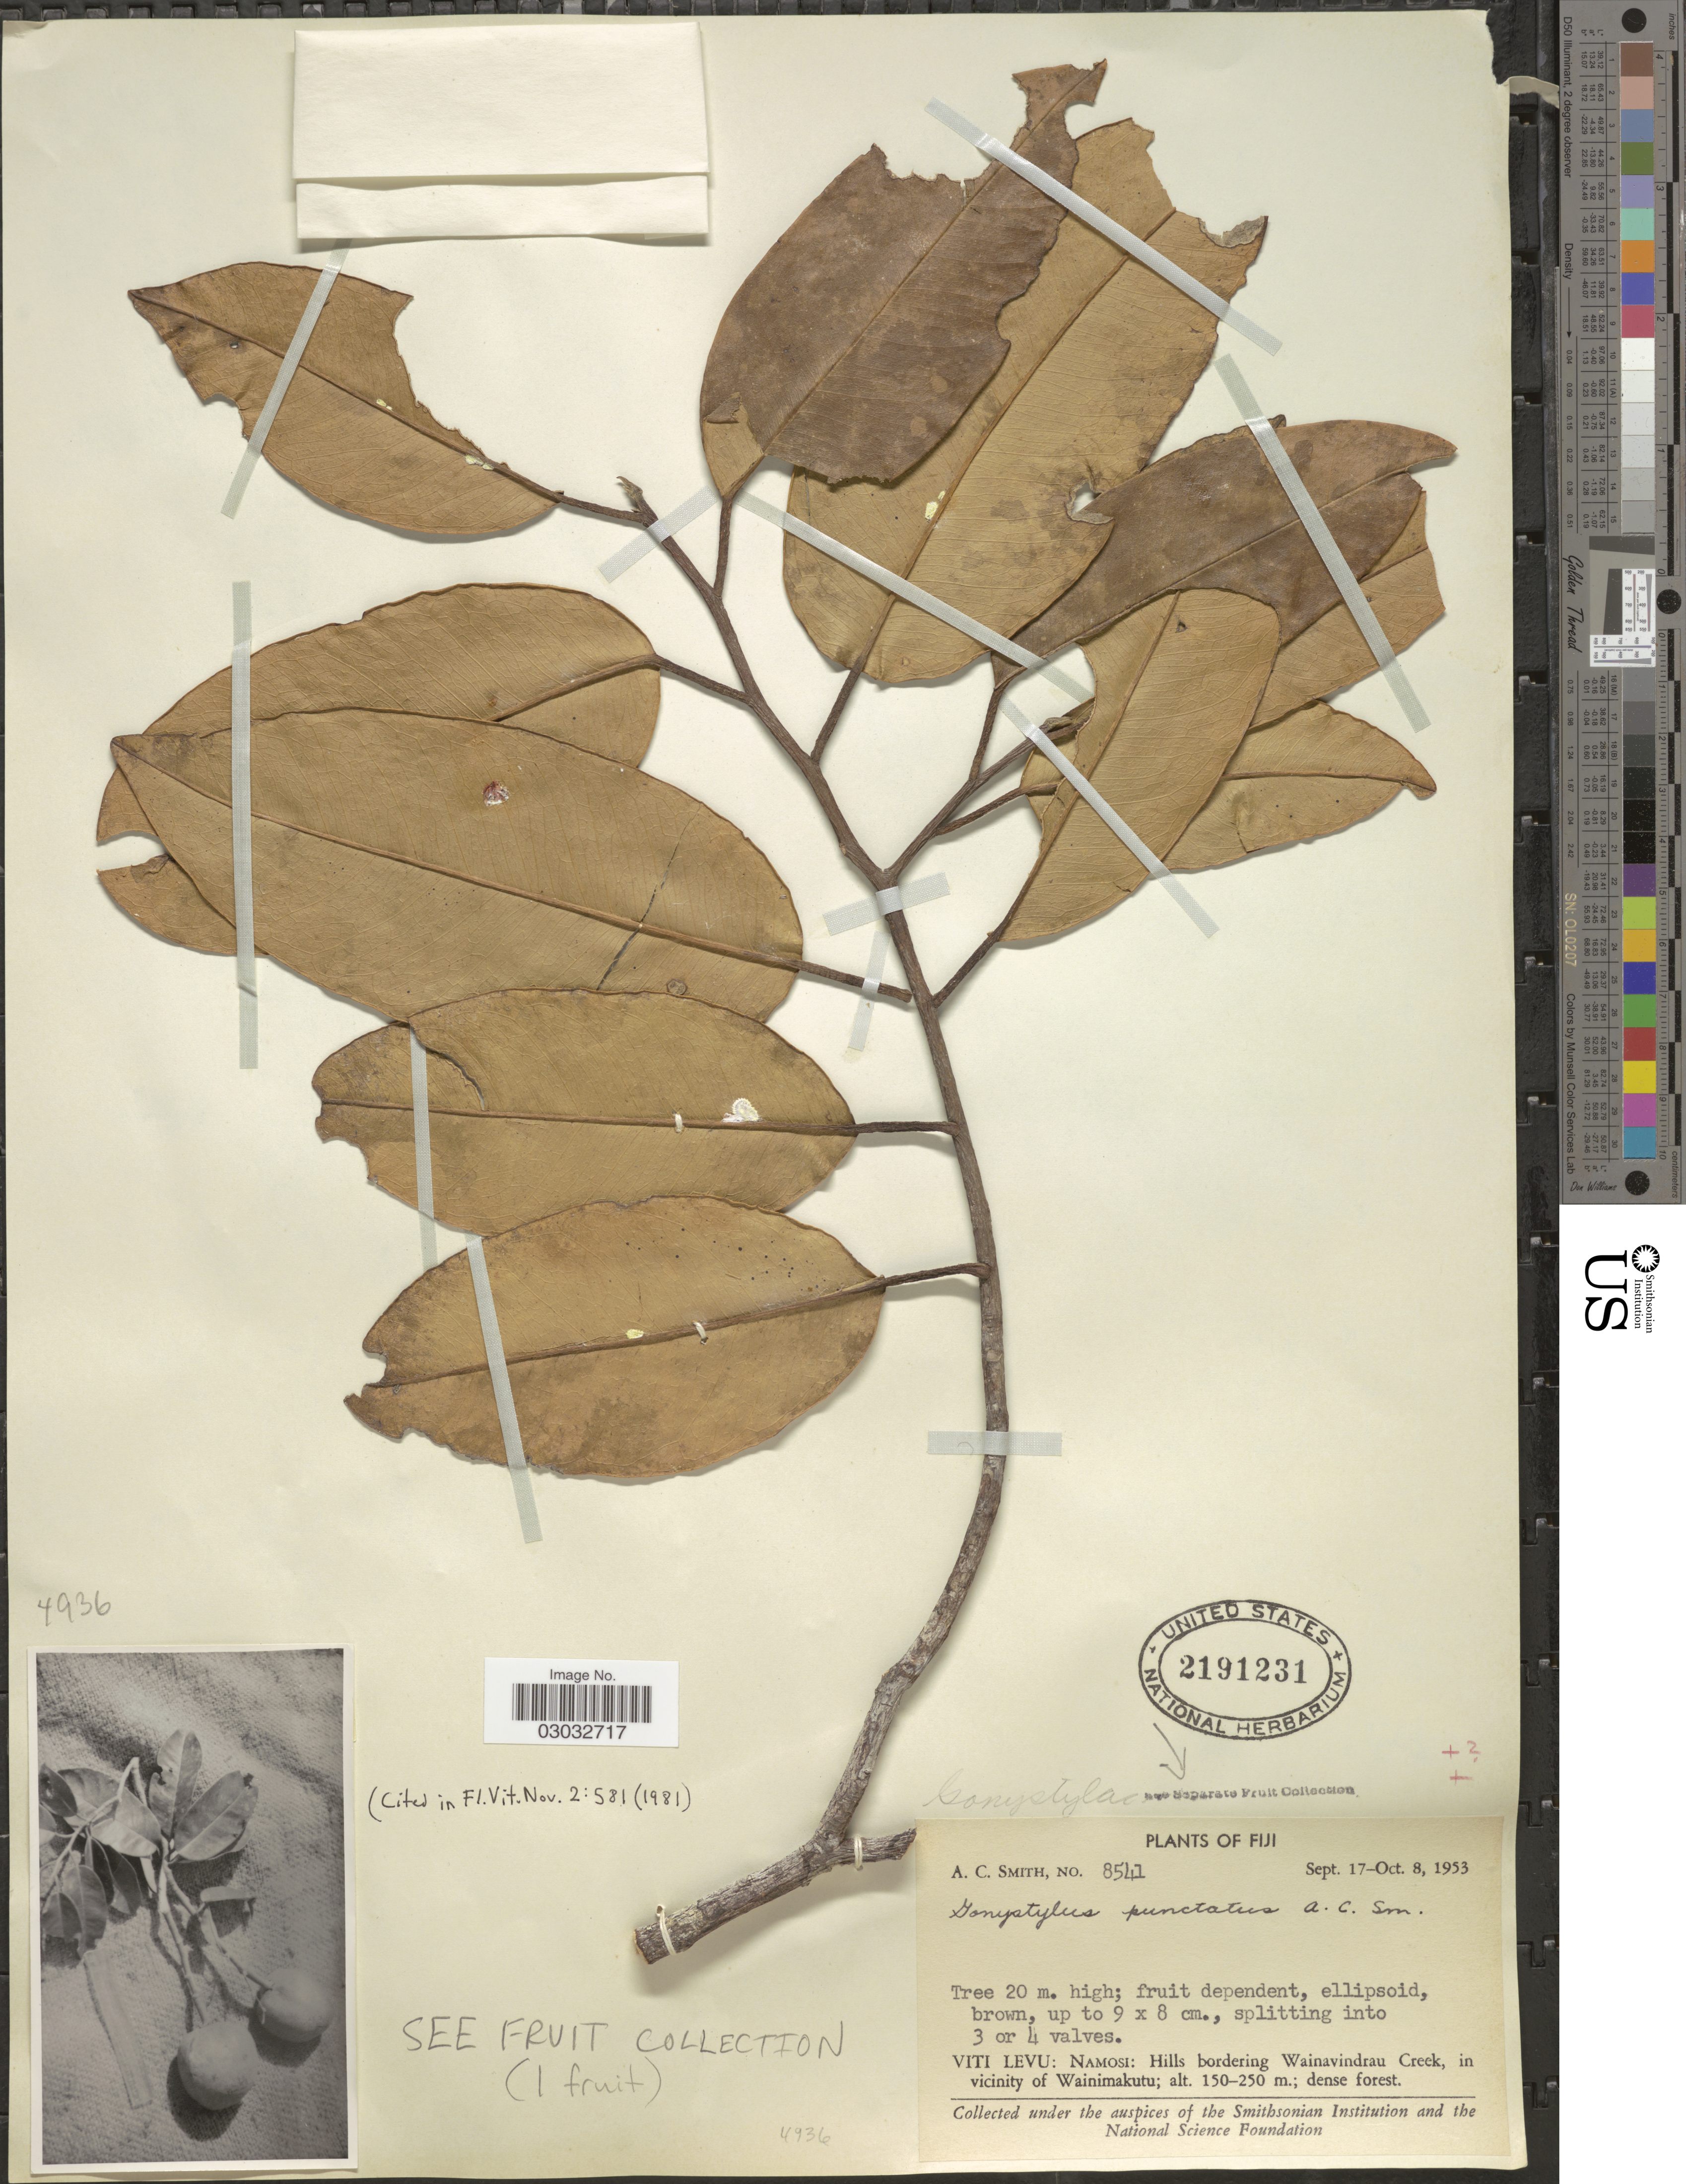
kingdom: Plantae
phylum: Tracheophyta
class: Magnoliopsida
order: Malvales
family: Thymelaeaceae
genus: Gonystylus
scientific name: Gonystylus punctatus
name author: A.C. Sm.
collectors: A. C. Smith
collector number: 8541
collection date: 1953-09-17/1953-10-08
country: Fiji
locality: Viti Levu: Namosi: Hills bordering Wainavindrau Creek, in vicinity of Wainimakutu.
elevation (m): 150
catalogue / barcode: US 2191231